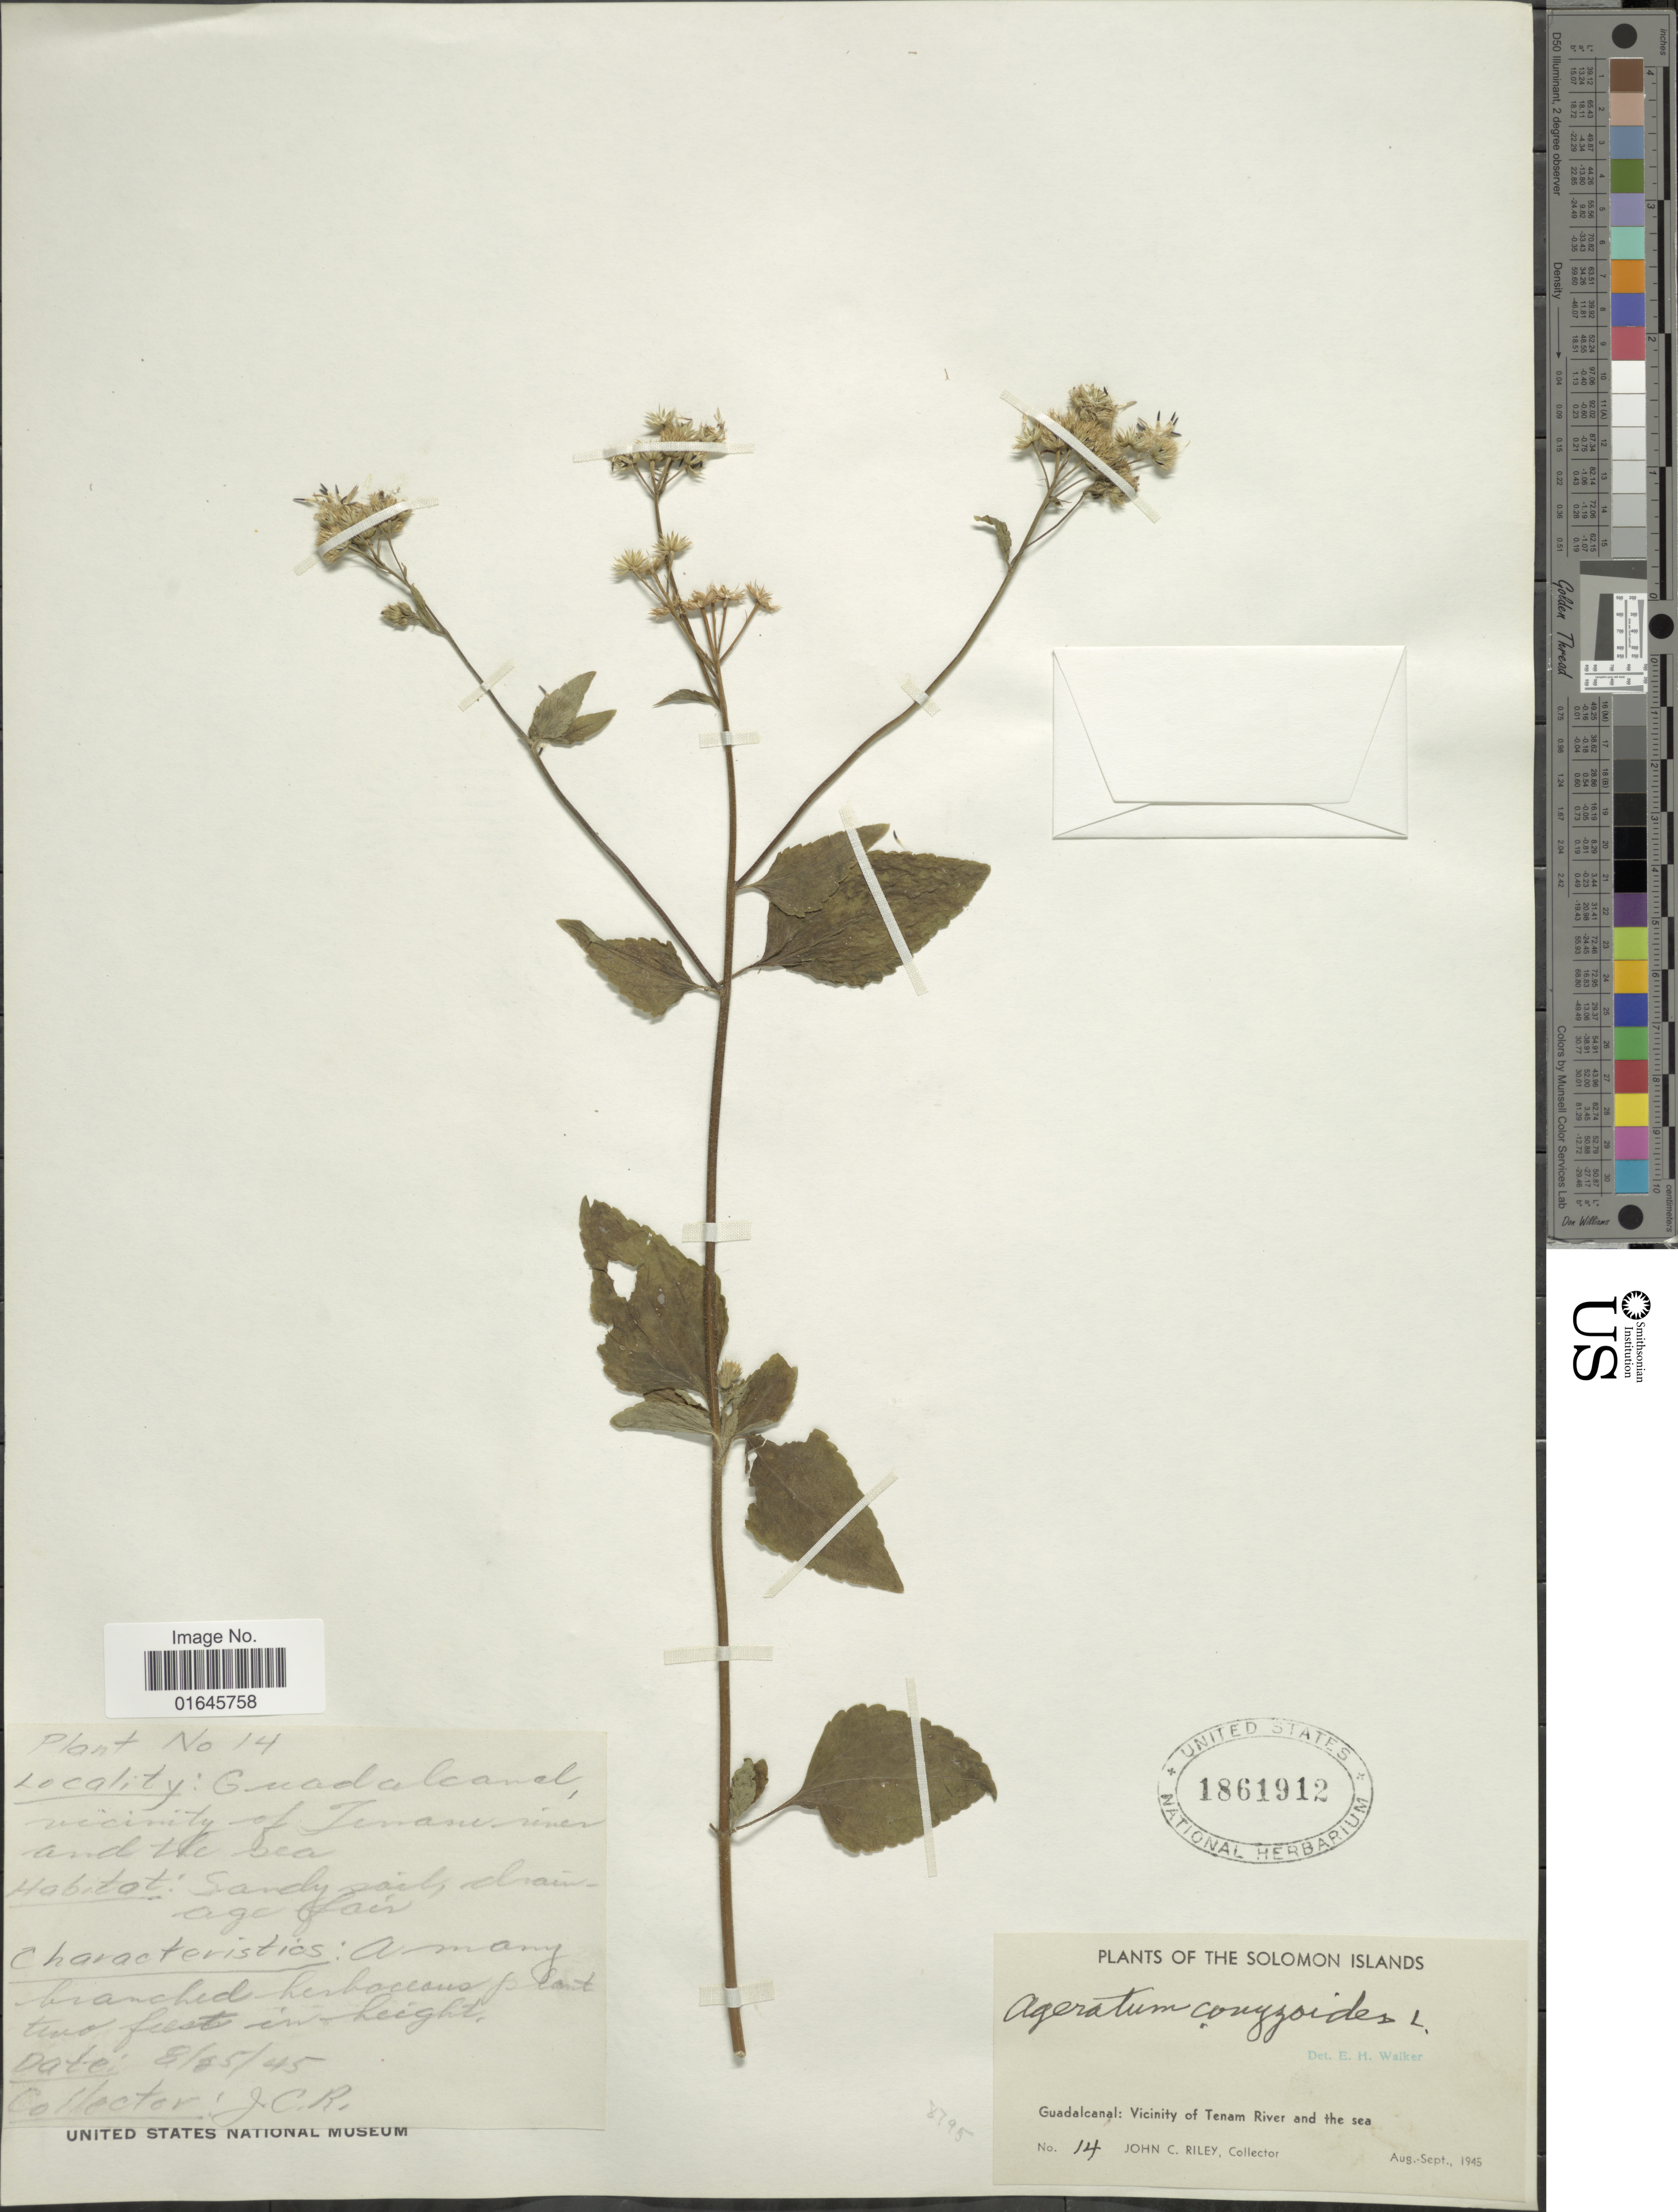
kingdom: Plantae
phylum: Tracheophyta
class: Magnoliopsida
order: Asterales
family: Asteraceae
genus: Ageratum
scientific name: Ageratum conyzoides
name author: L.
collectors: J. C. Riley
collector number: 14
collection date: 1945-09-08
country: Solomon Islands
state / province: Solomon Islands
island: Guadalcanal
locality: Guadalcanal; Vicinity of Tenam River and the sea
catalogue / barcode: US 1861912